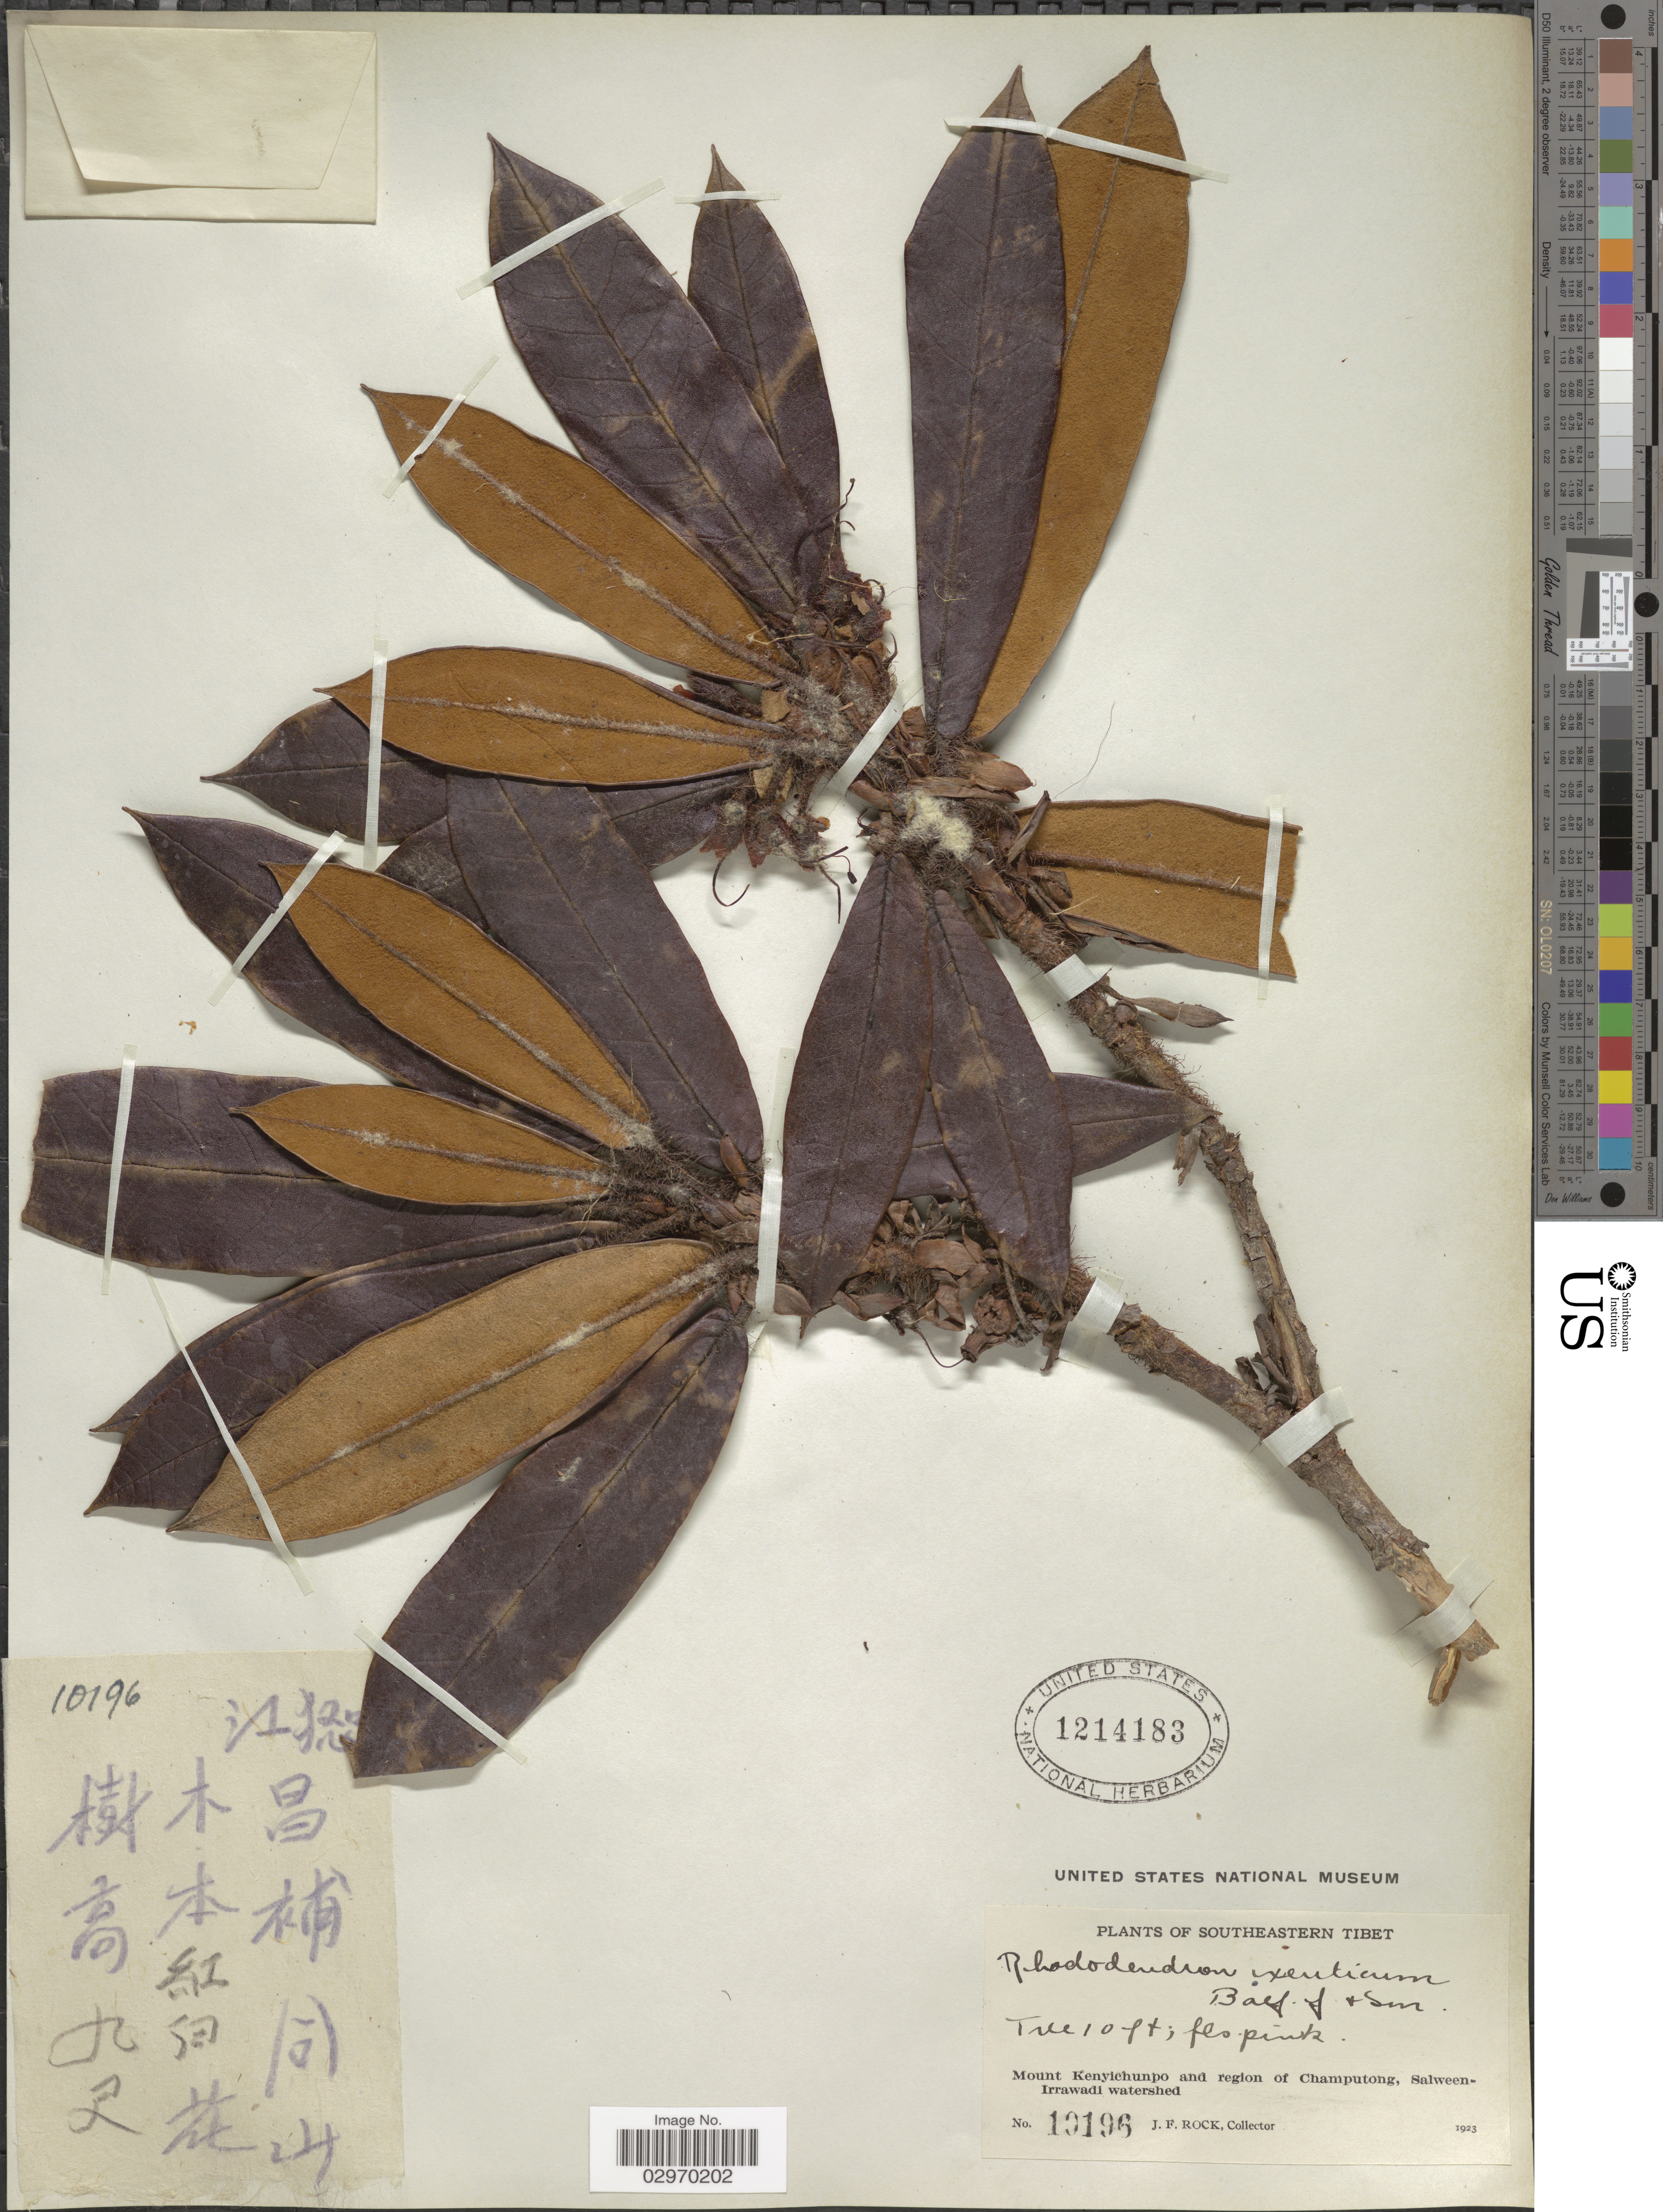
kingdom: Plantae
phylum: Tracheophyta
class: Magnoliopsida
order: Ericales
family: Ericaceae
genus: Rhododendron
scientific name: Rhododendron crinigerum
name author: Franch.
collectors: J. Rock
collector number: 10196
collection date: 1923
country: China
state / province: Xizang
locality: Southeastern Tibet. Mount Kenyichunpo and region of Champutong, Salween-Irrawadi watershed.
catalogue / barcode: US 1214183